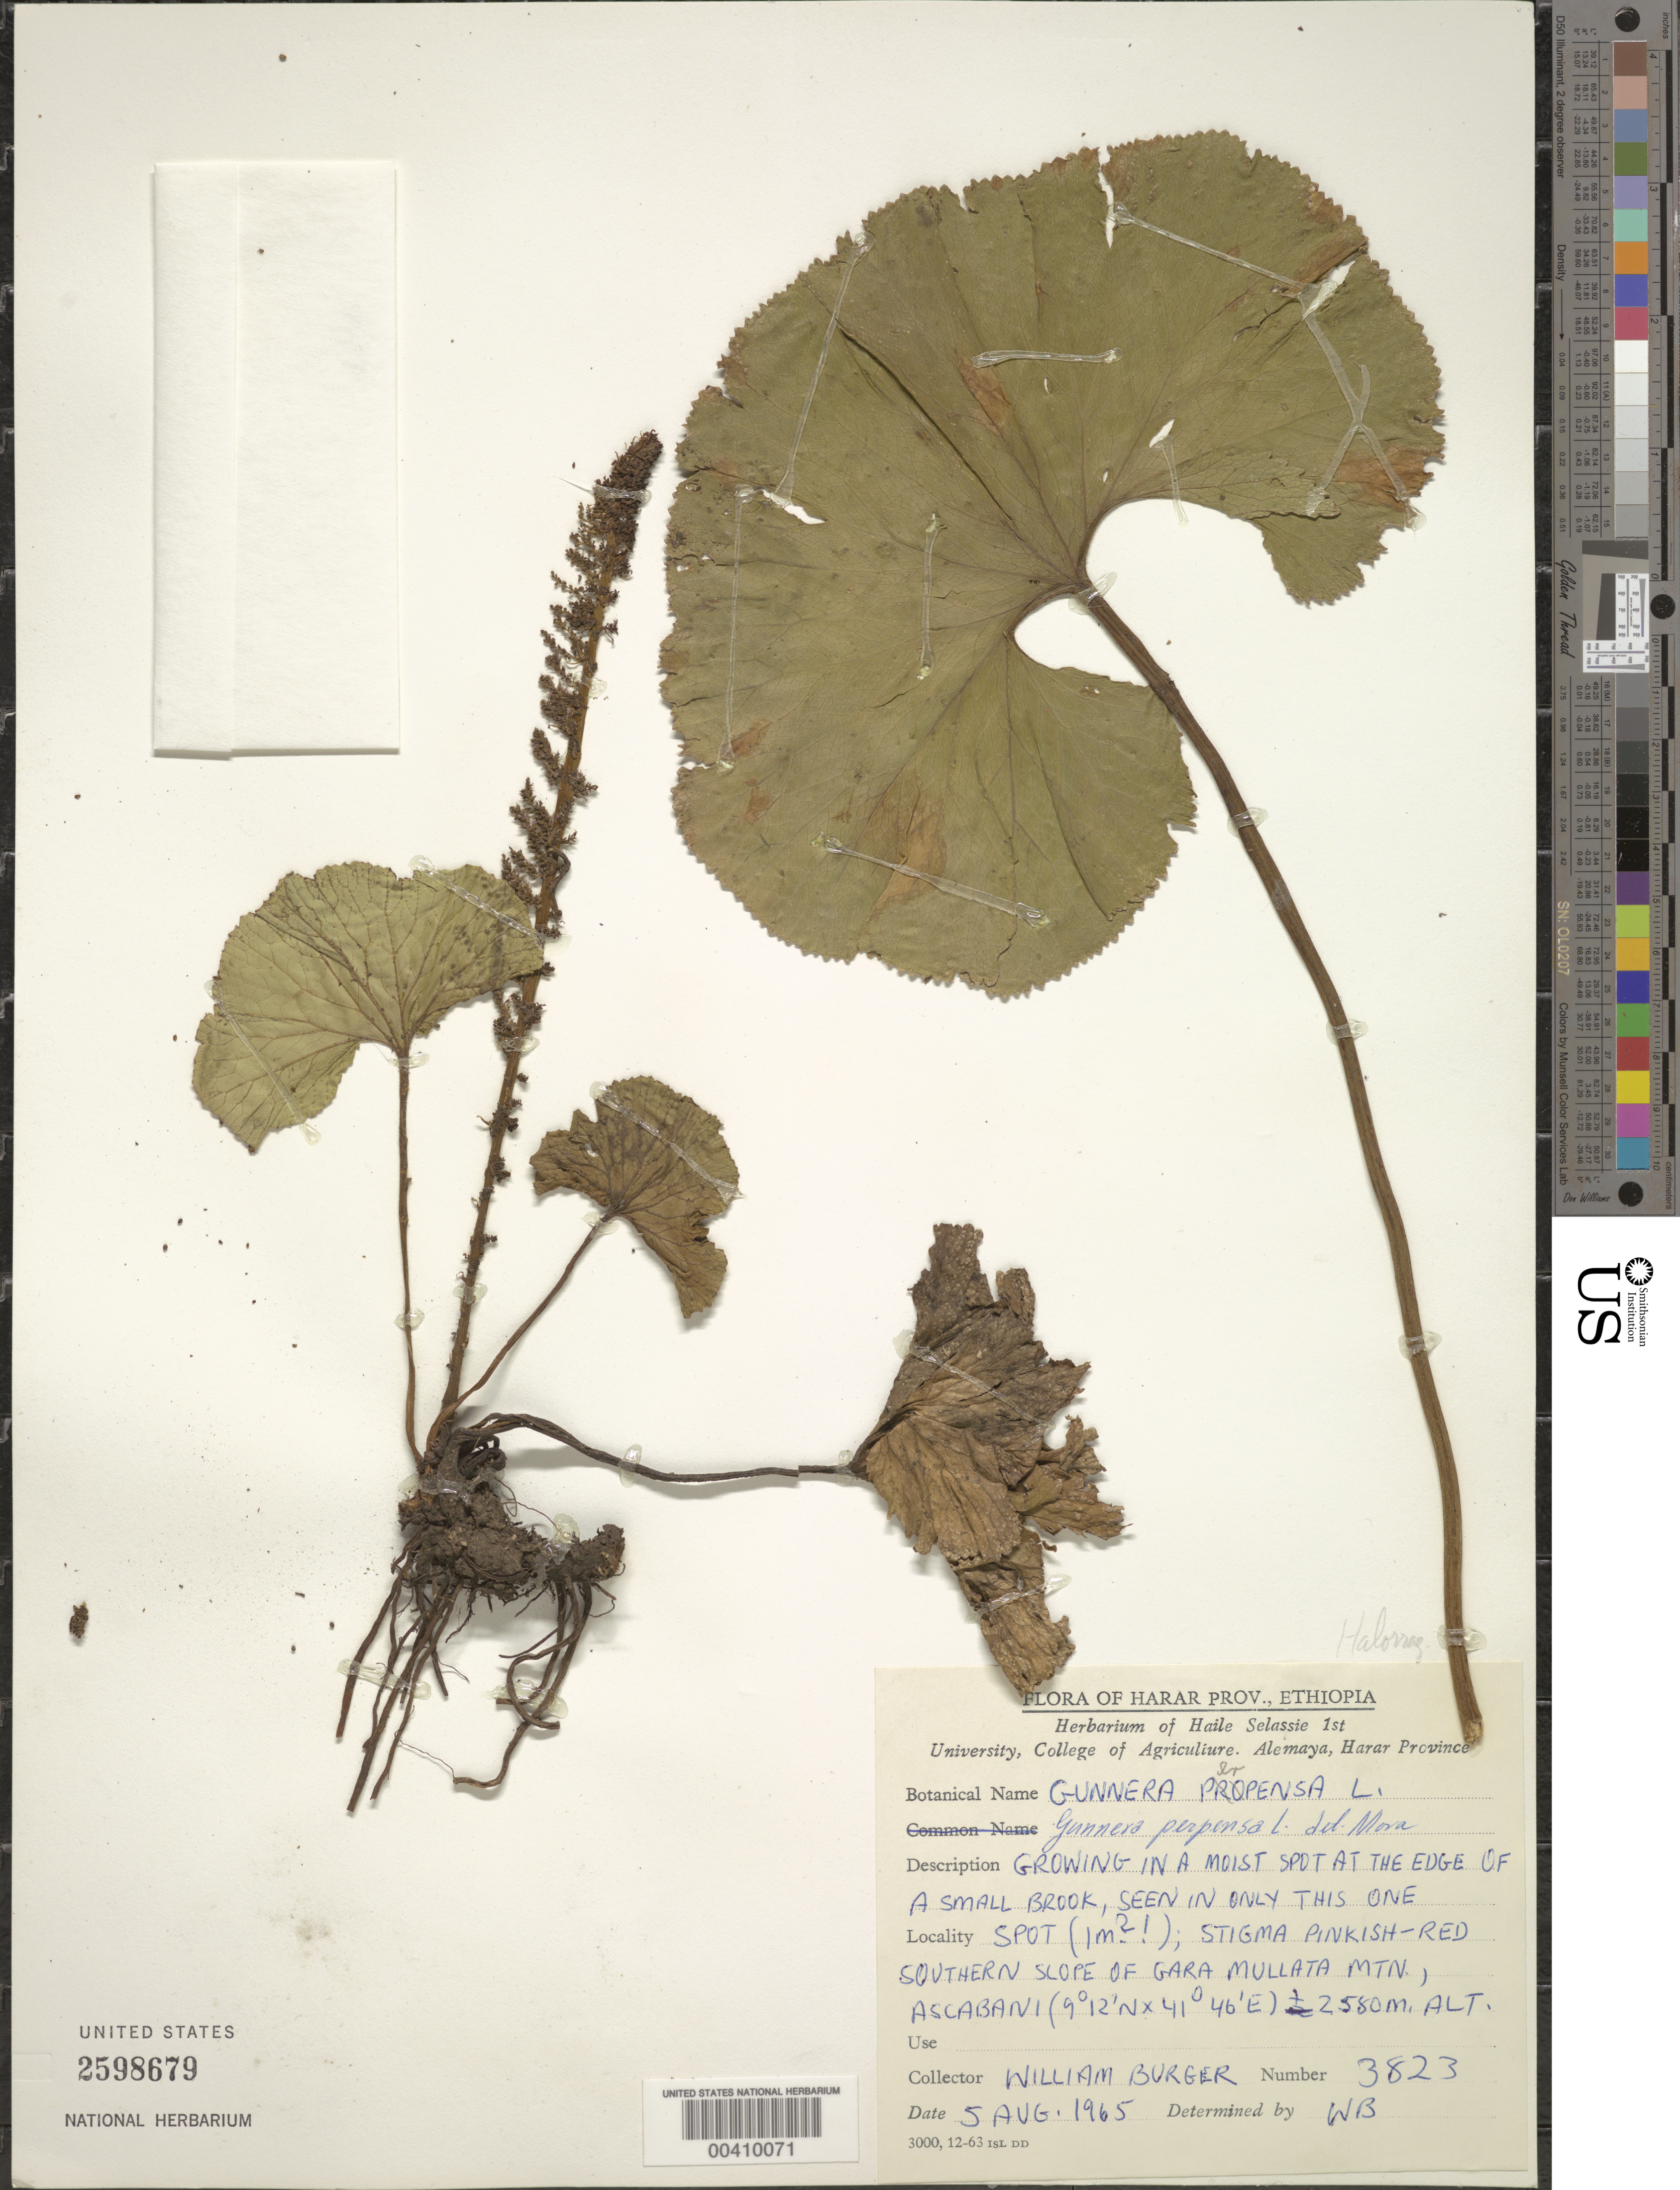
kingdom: Plantae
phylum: Tracheophyta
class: Magnoliopsida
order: Gunnerales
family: Gunneraceae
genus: Gunnera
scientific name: Gunnera perpensa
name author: L.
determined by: Burger, W.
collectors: W. Burger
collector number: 3823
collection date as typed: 05 Aug 1965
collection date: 1965-08-05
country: Ethiopia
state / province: Harari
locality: S slope of Gara Mullata Mtn., Ascabani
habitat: moist spot at the edge of a small brook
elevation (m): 2580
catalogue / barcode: US 2598679